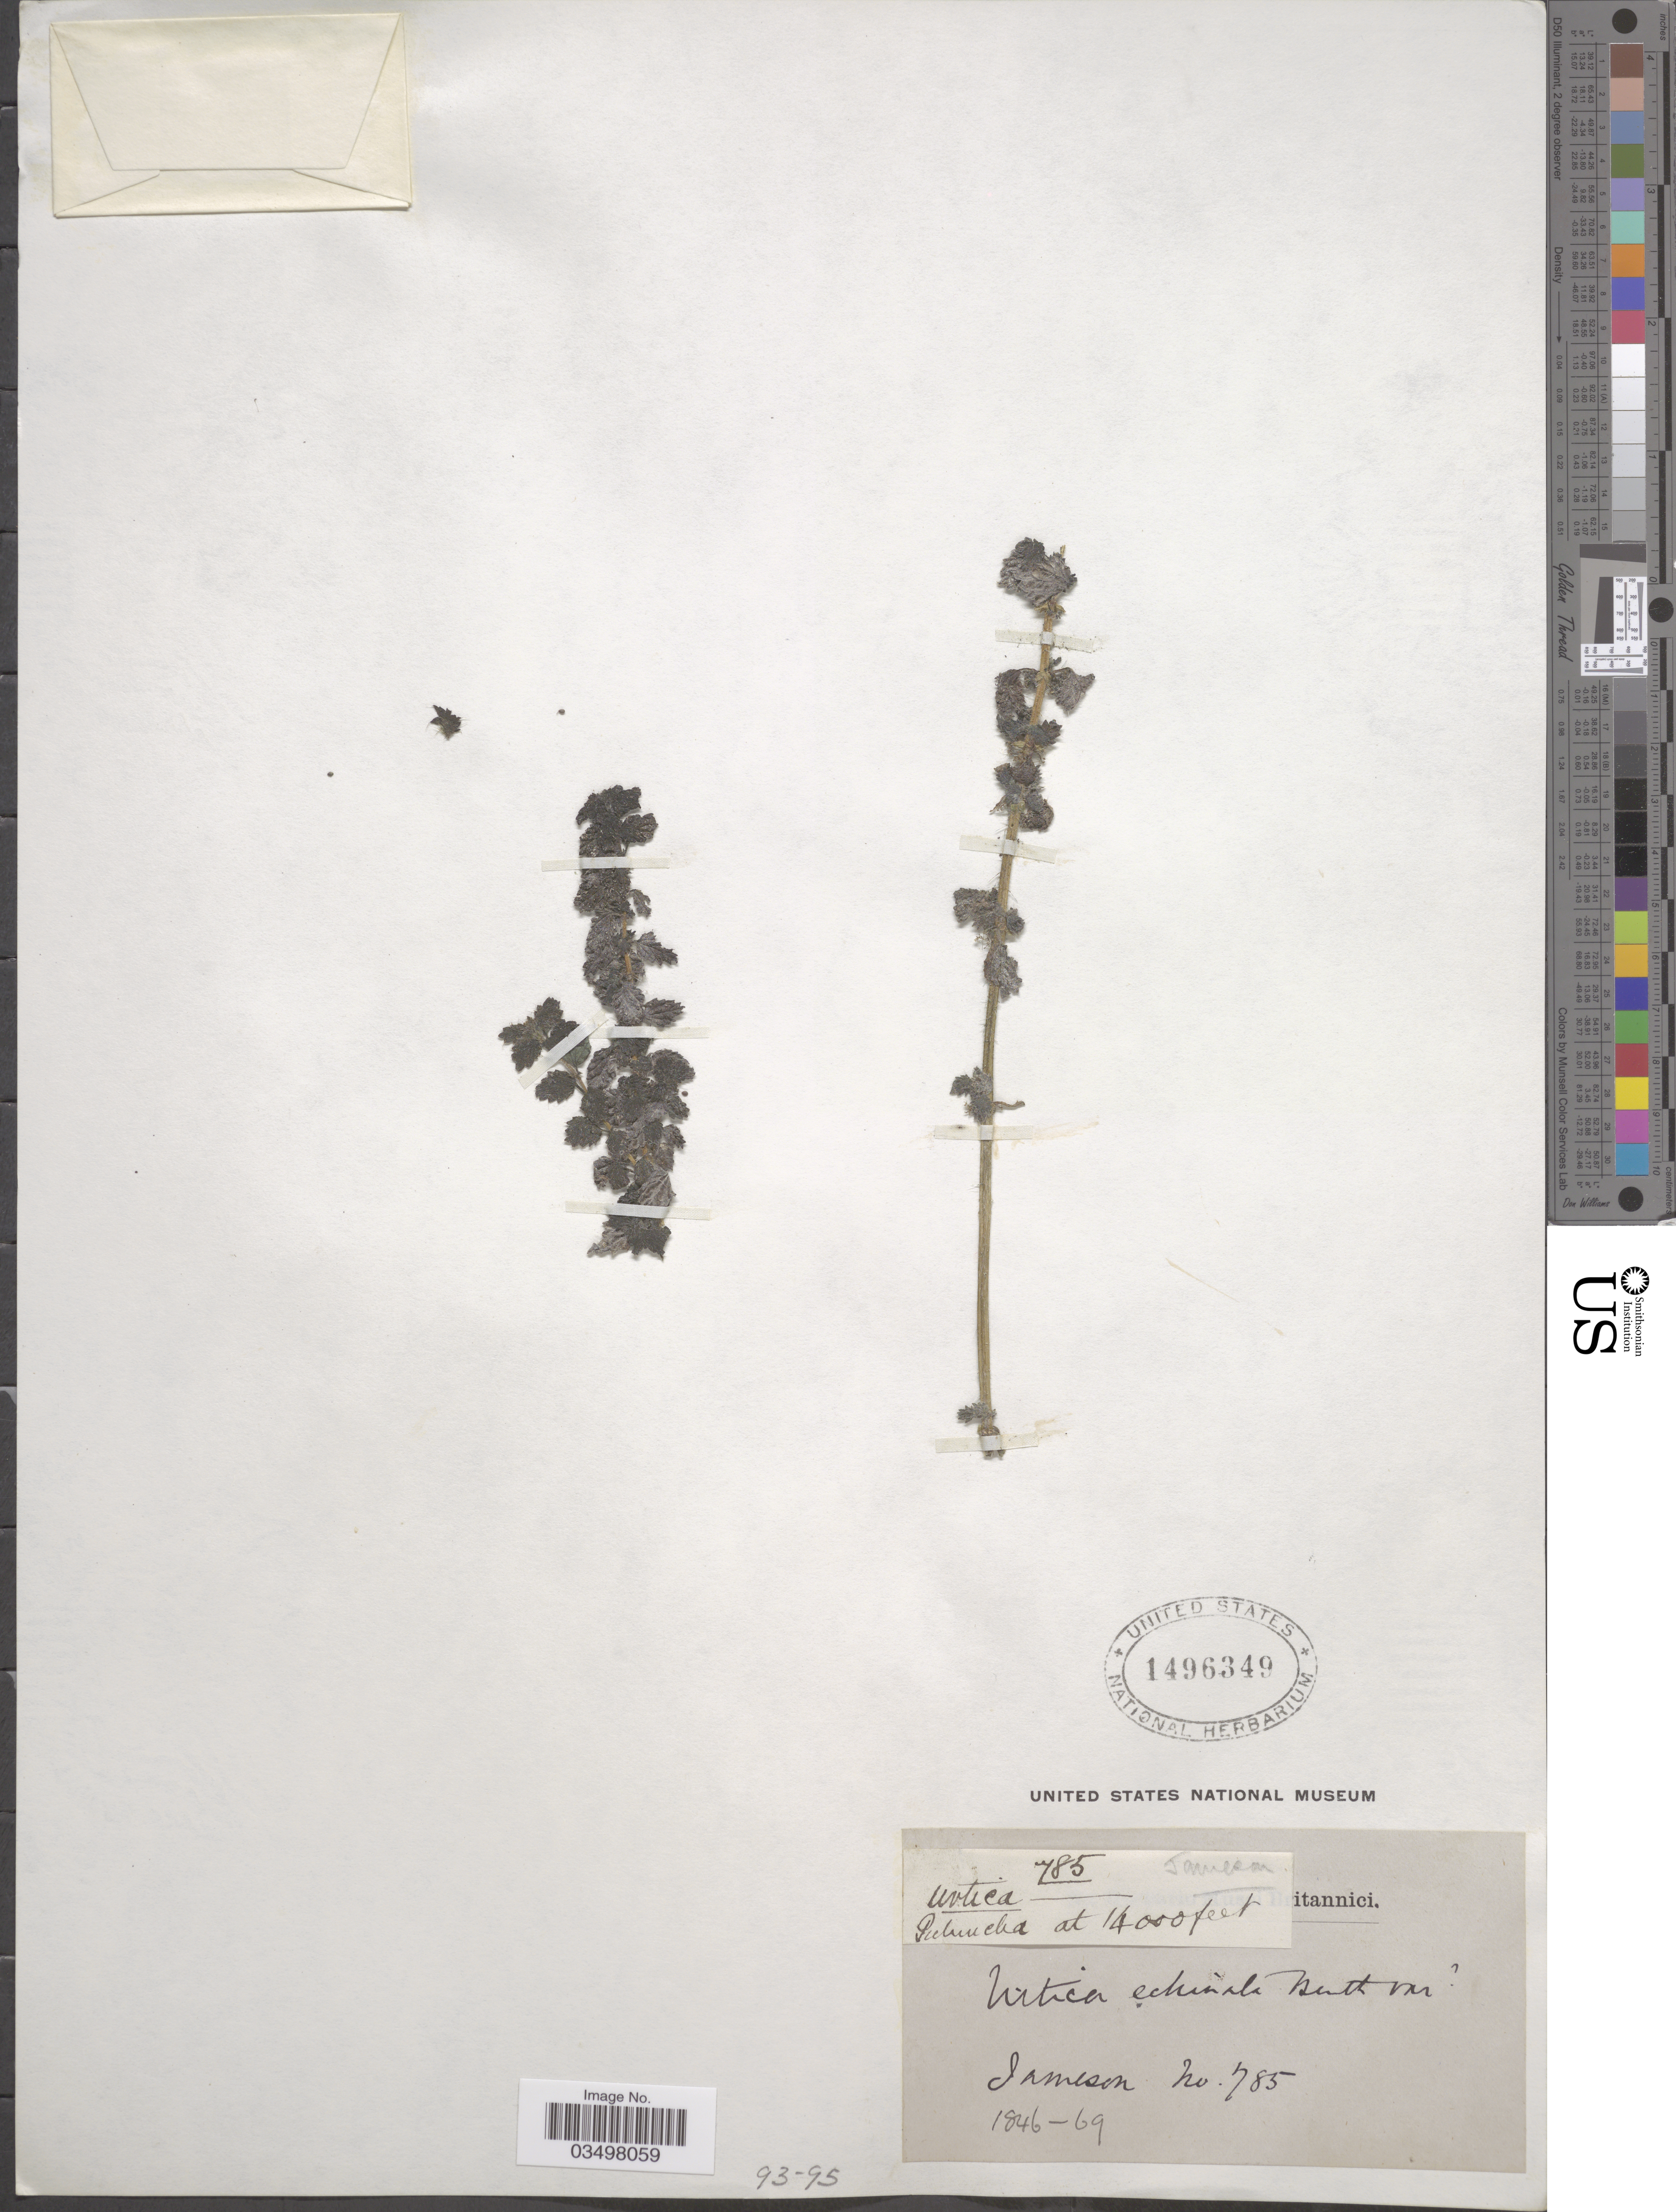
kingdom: Plantae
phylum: Tracheophyta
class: Magnoliopsida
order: Rosales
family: Urticaceae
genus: Urtica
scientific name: Urtica echinata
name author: Benth.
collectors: -- Jameson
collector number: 785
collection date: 1846/1869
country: Ecuador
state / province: Pichincha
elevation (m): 4267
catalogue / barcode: US 1496349